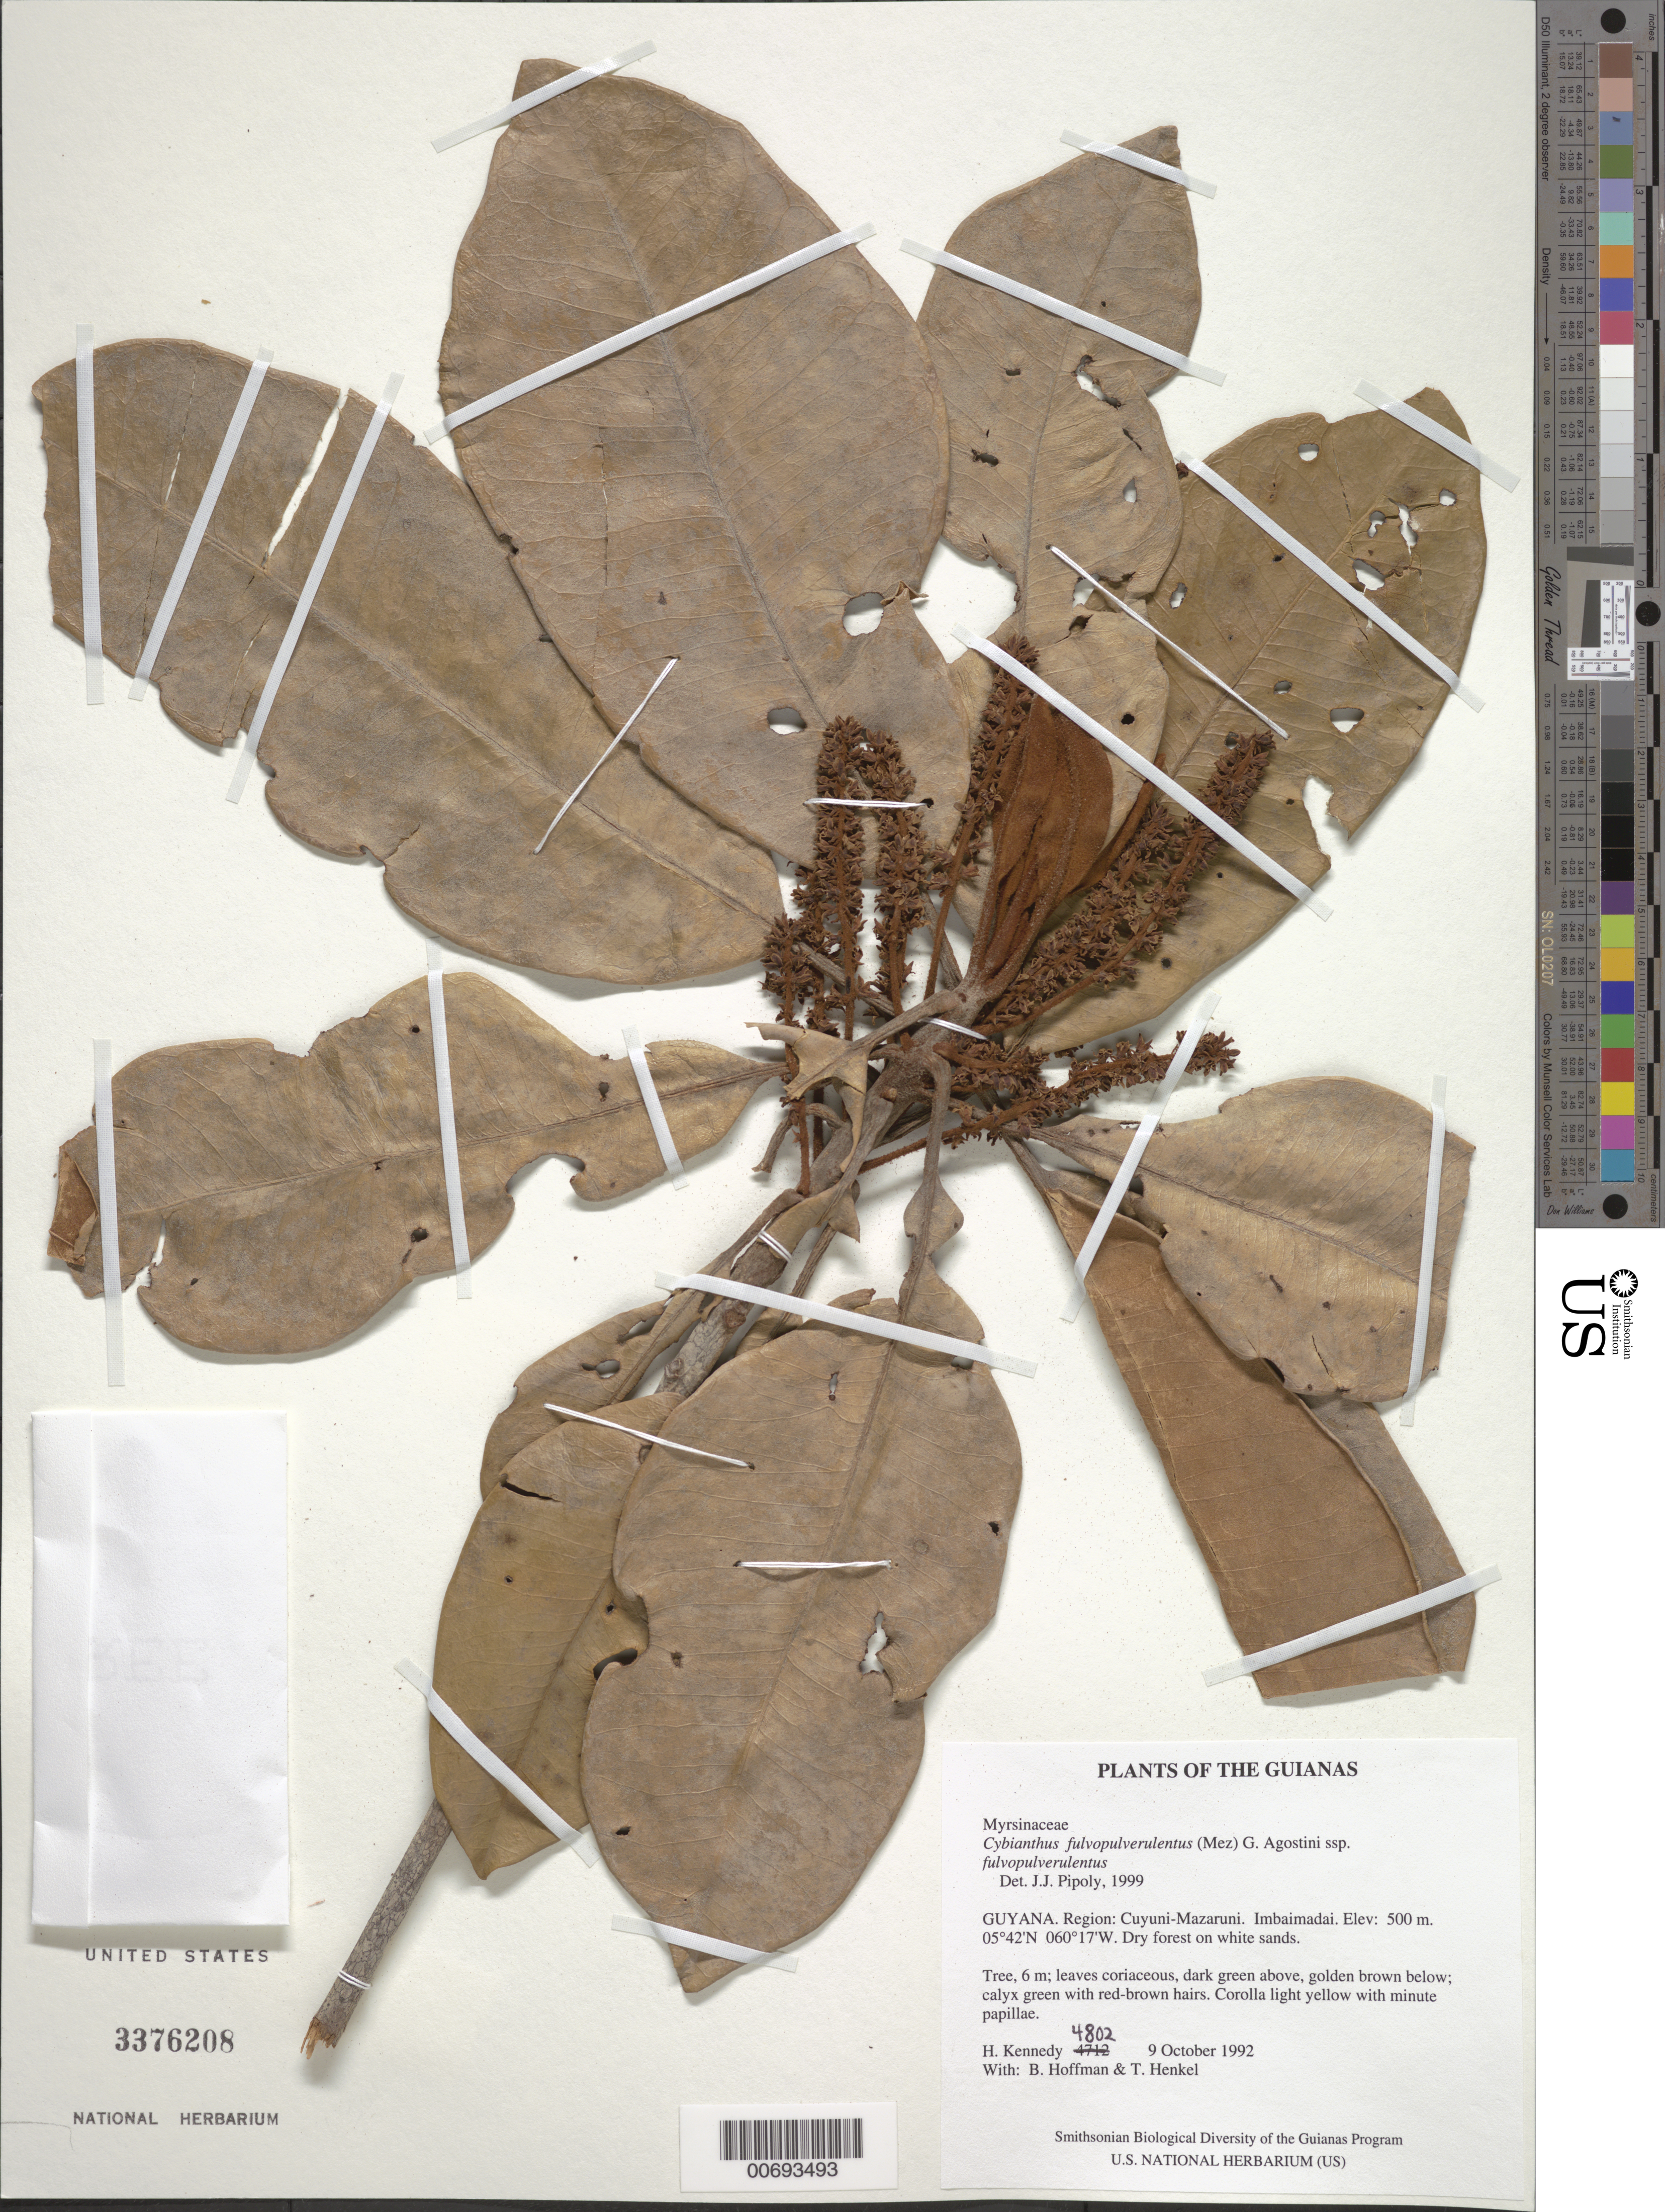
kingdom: Plantae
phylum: Tracheophyta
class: Magnoliopsida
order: Ericales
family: Primulaceae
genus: Cybianthus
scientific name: Cybianthus fulvopulverulentus subsp. fulvopulverulentus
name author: (Mez) G. Agostini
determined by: Pipoly, J. J., III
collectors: H. Kennedy, B. Hoffman & T. Henkel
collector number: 4802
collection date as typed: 9 October 1992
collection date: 1992-10-09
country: Guyana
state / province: Cuyuni-Mazaruni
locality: Imbaimadai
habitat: Dry forest on white sands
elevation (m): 500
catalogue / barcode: US 3376208